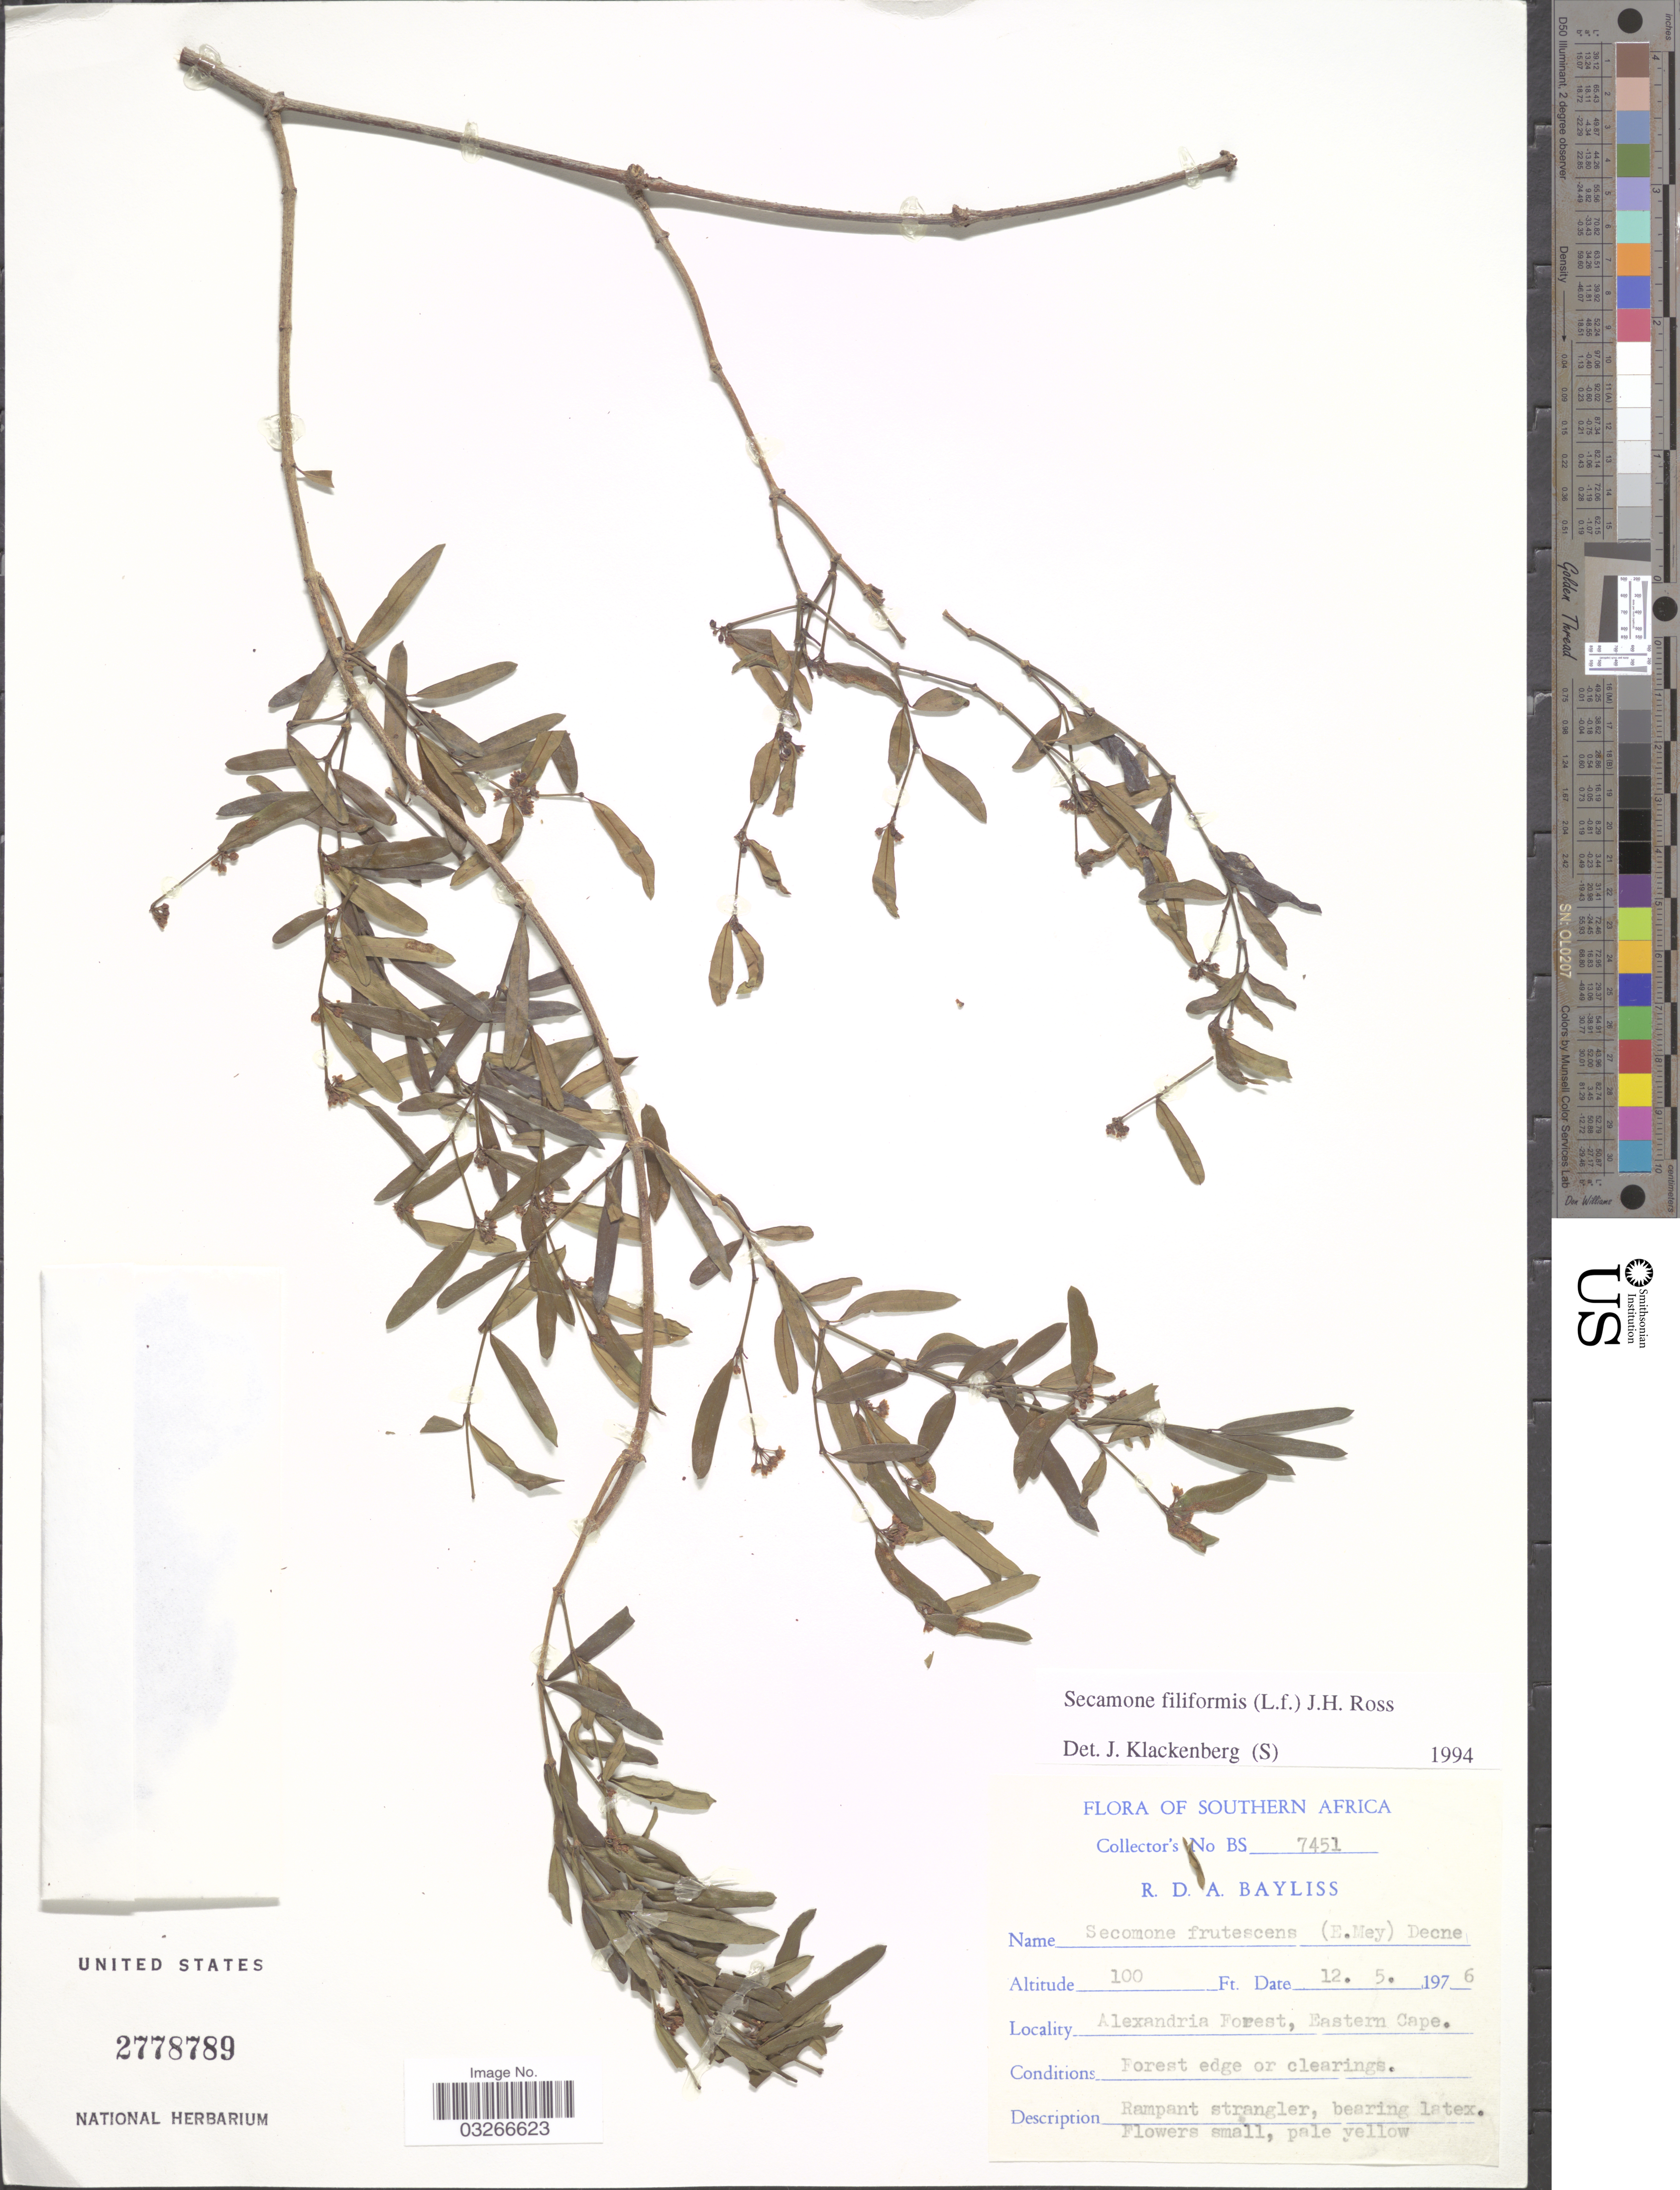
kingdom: Plantae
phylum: Tracheophyta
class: Magnoliopsida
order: Gentianales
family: Apocynaceae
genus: Secamone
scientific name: Secamone filiformis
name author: J. H. Ross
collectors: R. Bayliss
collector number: BS 7451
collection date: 1976-05-12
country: South Africa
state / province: Eastern Cape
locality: Southern Africa. Alexandria Forest, Eastern Cape.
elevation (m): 30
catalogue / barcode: US 2778789